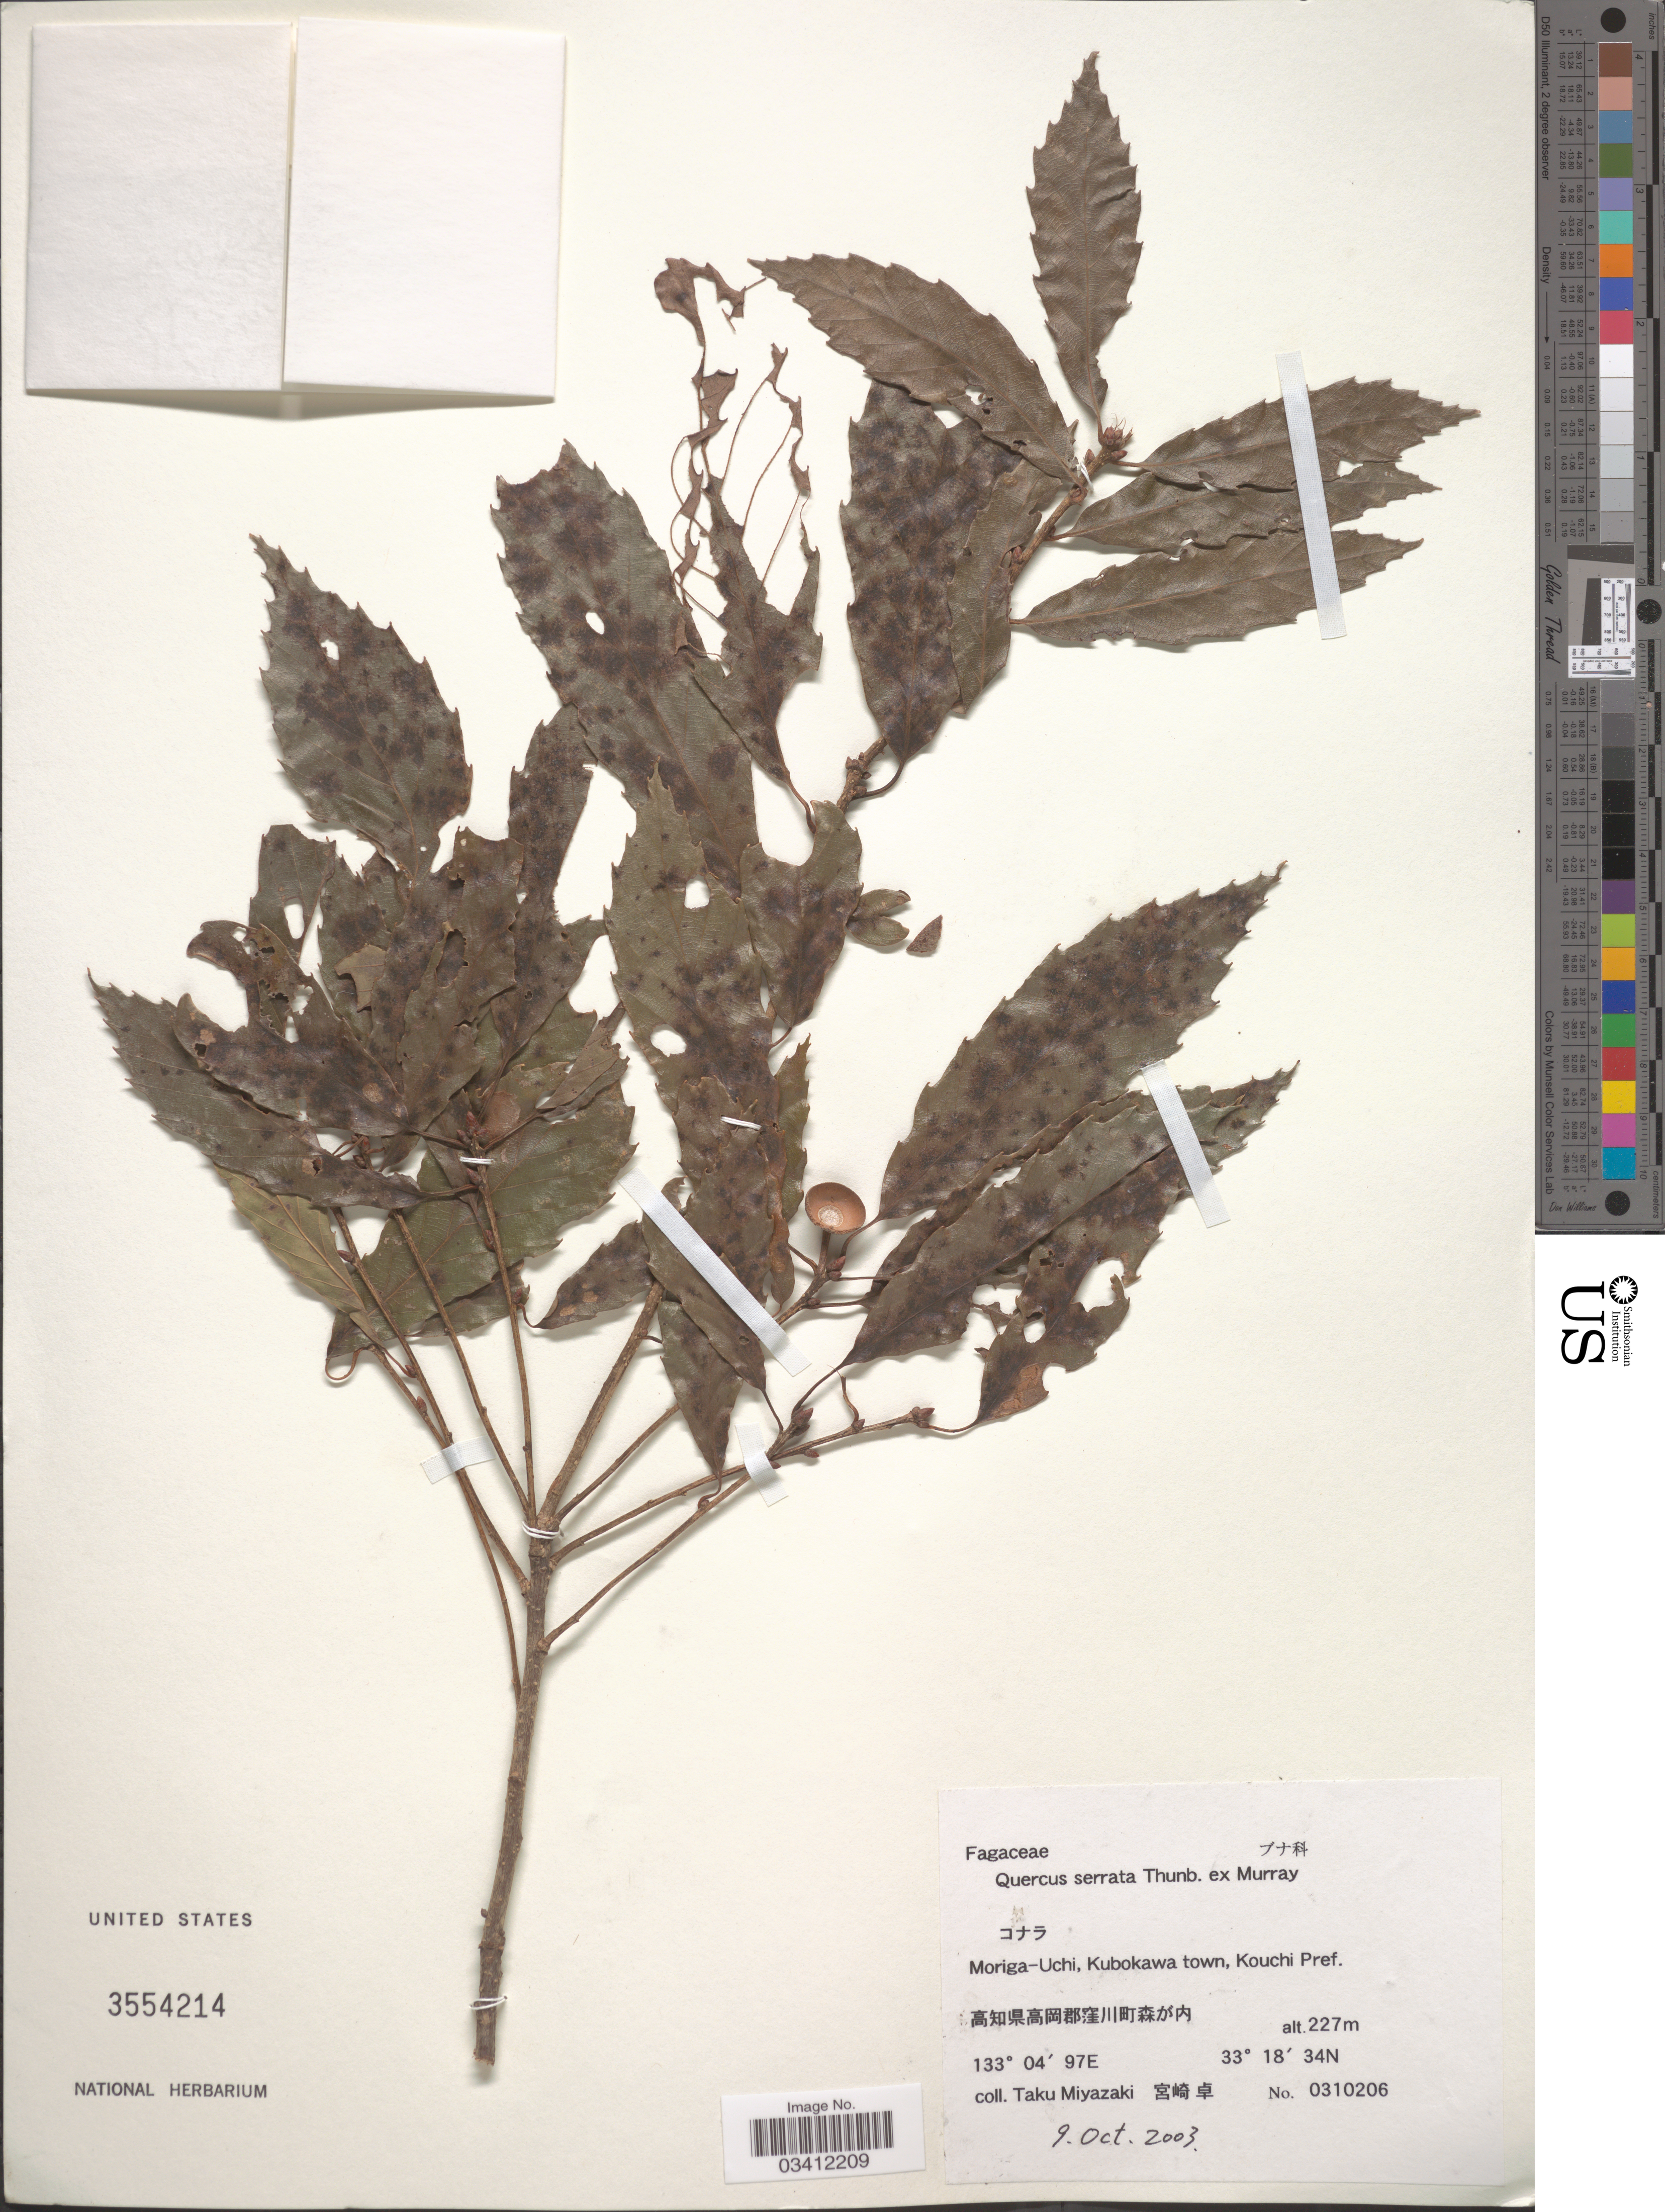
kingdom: Plantae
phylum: Tracheophyta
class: Magnoliopsida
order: Fagales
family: Fagaceae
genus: Quercus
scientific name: Quercus serrata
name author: Thunb.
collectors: T. Miyazaki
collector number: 0310206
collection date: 2003-10-09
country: Japan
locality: Moriga-Uchi, Kubokawa town, Kouchi Pref.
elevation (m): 227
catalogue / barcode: US 3554214